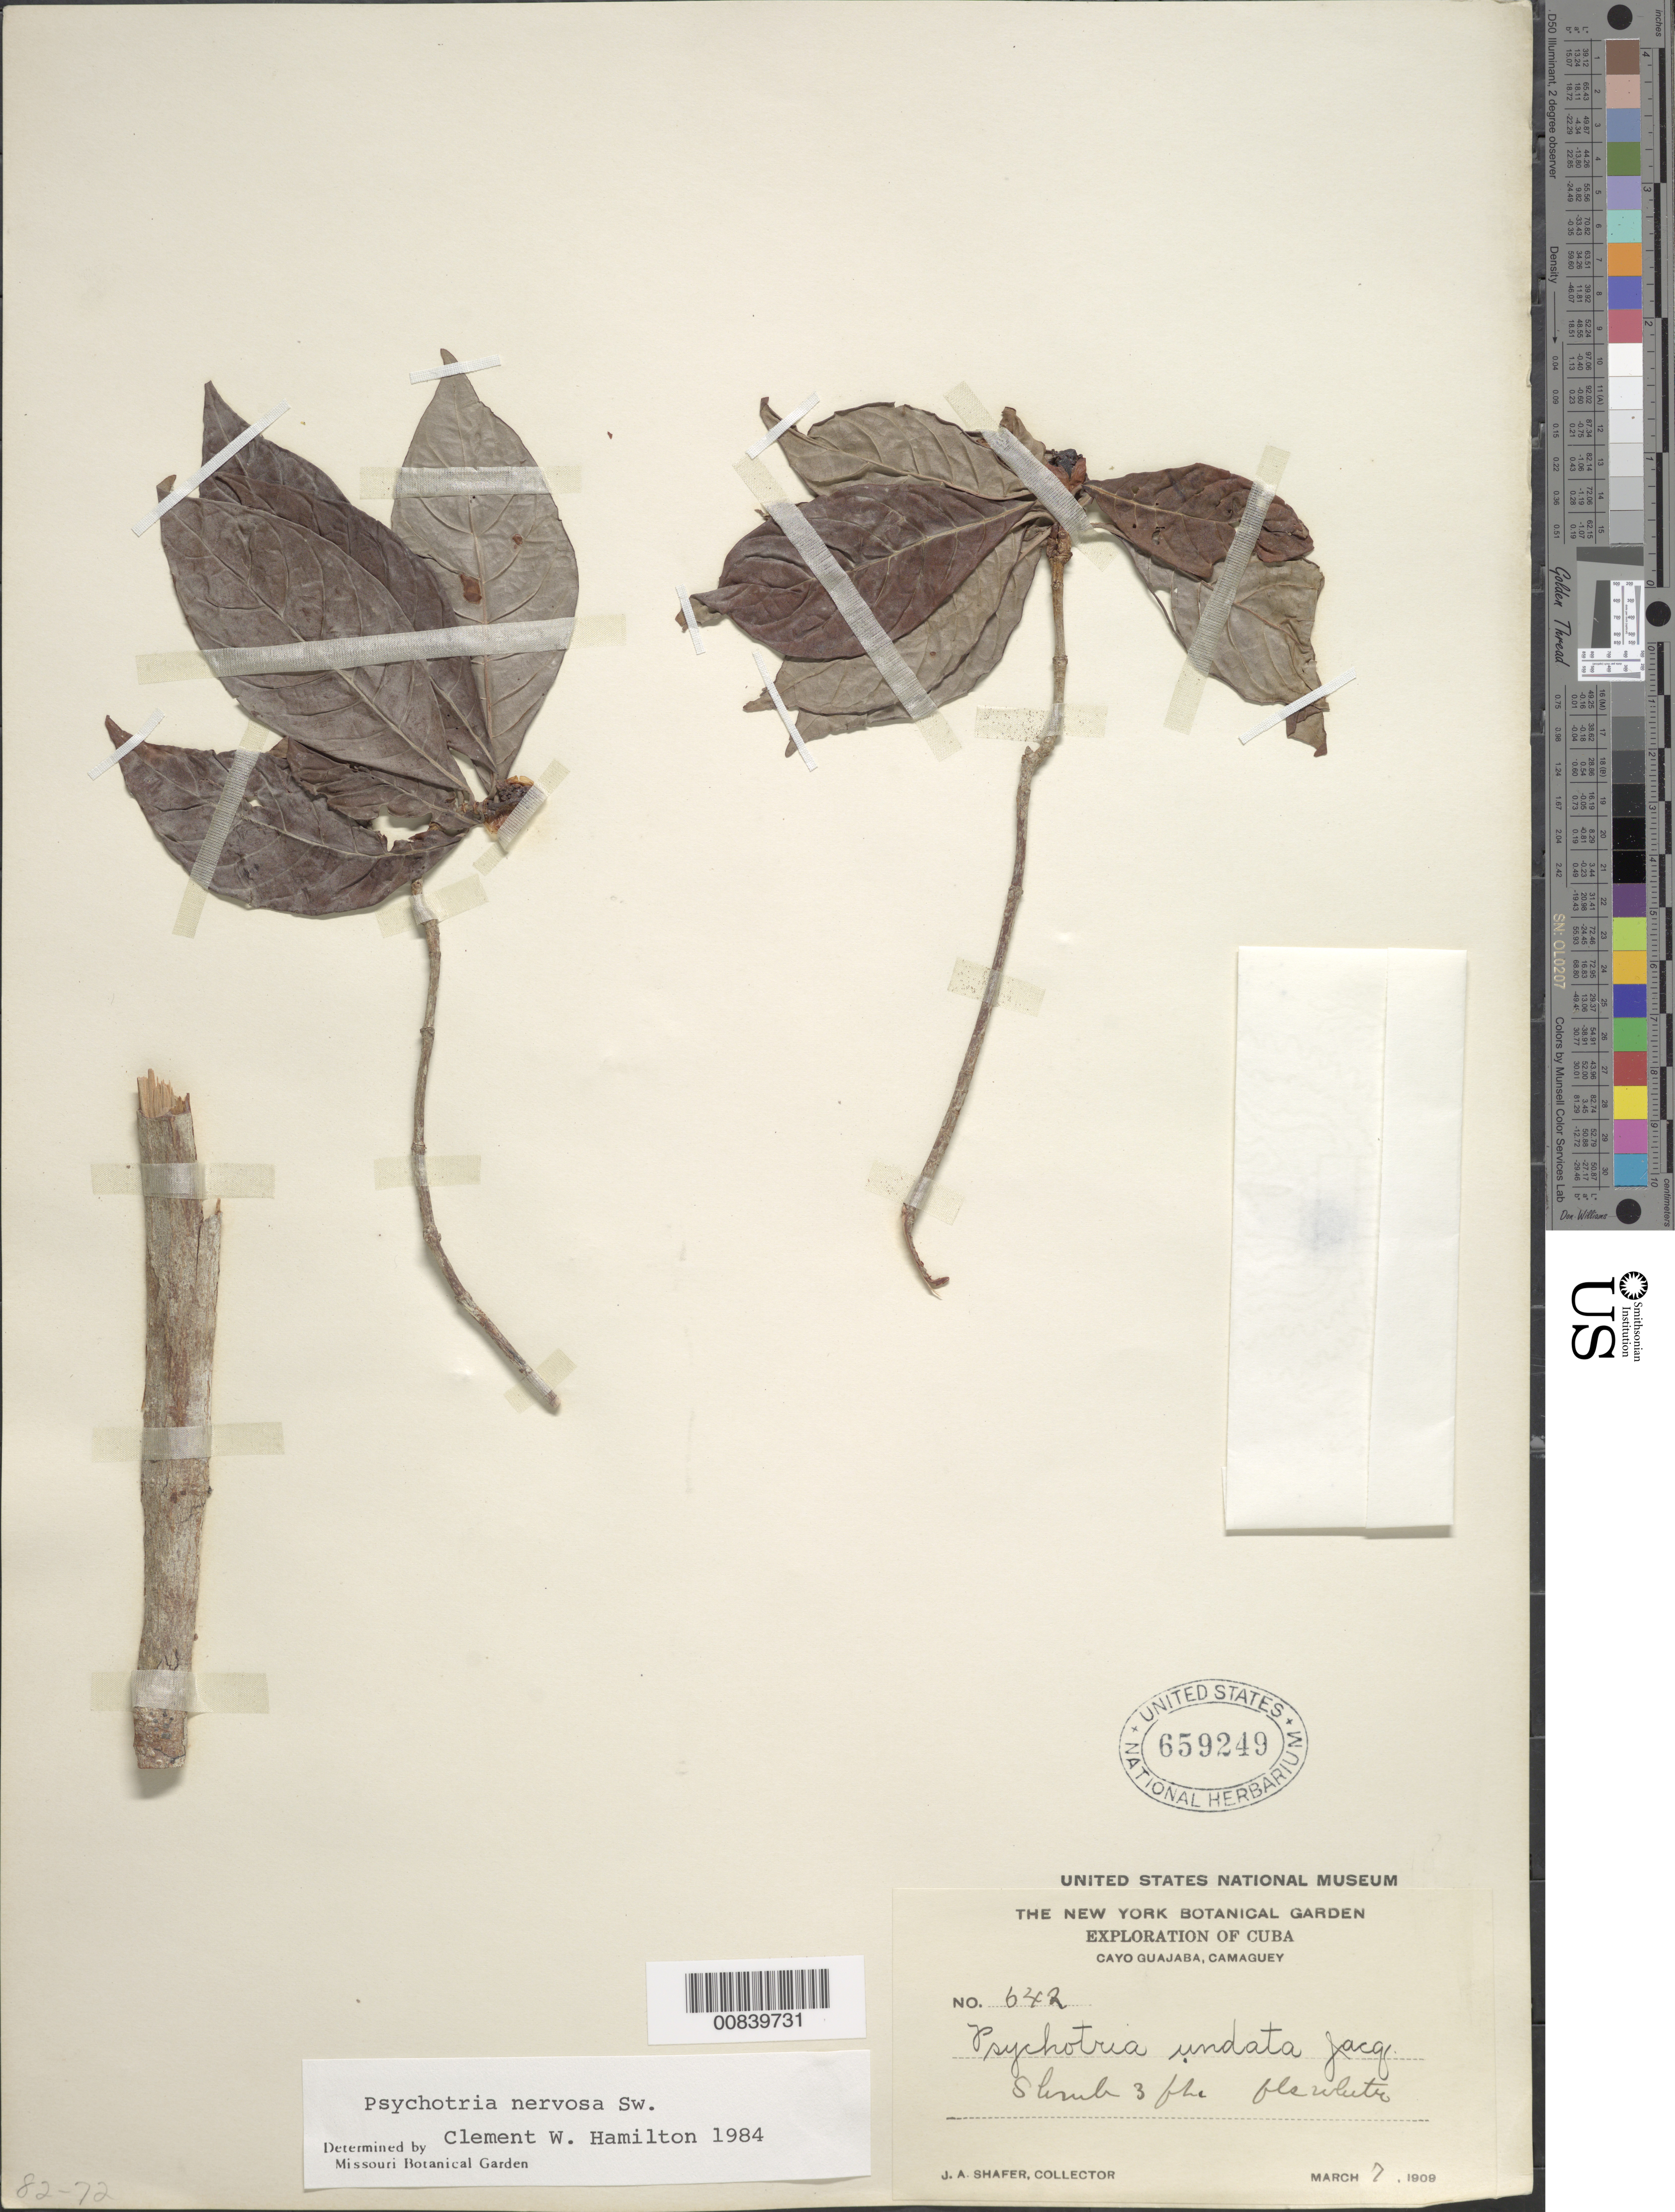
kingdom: Plantae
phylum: Tracheophyta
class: Magnoliopsida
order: Gentianales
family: Rubiaceae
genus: Psychotria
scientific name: Psychotria nervosa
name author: Sw.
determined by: Hamilton, C. W.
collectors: J. A. Shafer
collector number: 642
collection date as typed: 07 Mar 1909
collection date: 1909-03-07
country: Cuba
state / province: Camaguey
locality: Cayo Guajaba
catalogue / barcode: US 659249